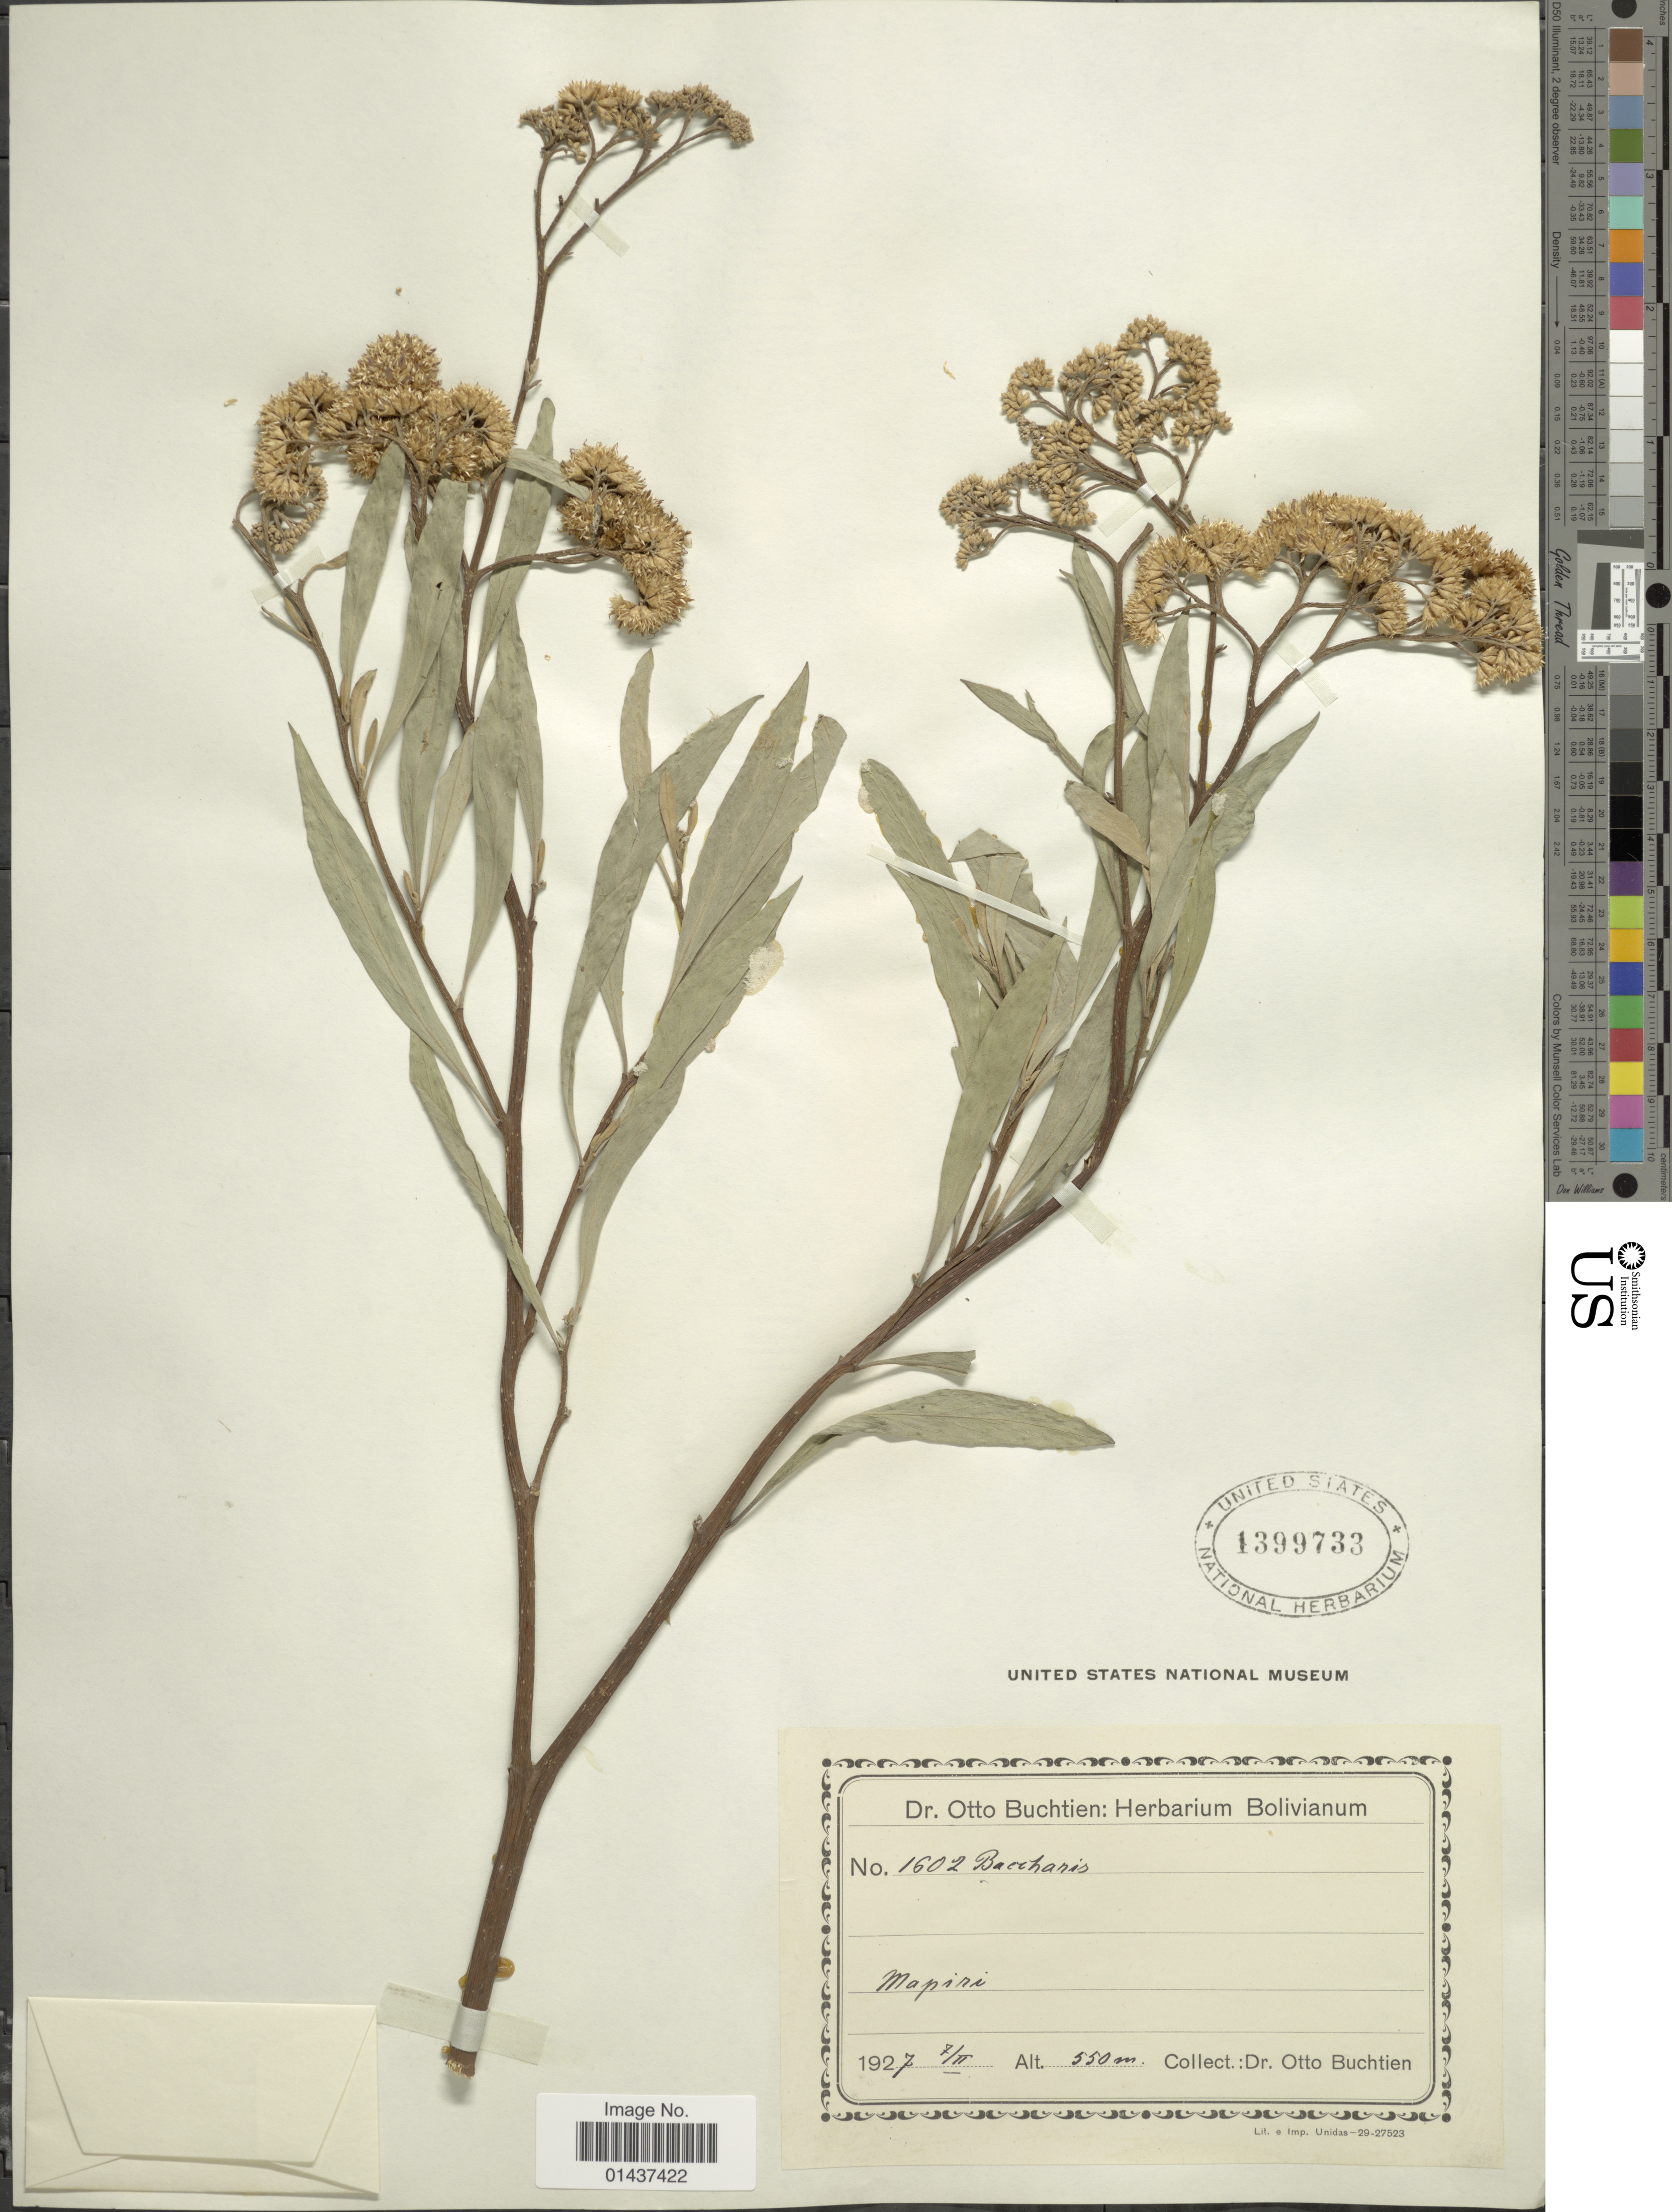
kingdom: Plantae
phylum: Tracheophyta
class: Magnoliopsida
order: Asterales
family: Asteraceae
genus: Tessaria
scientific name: Tessaria integrifolia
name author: Ruiz & Pav.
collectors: O. Buchtien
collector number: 1602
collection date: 1927-02-07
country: Bolivia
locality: Mapiri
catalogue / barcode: US 1399733